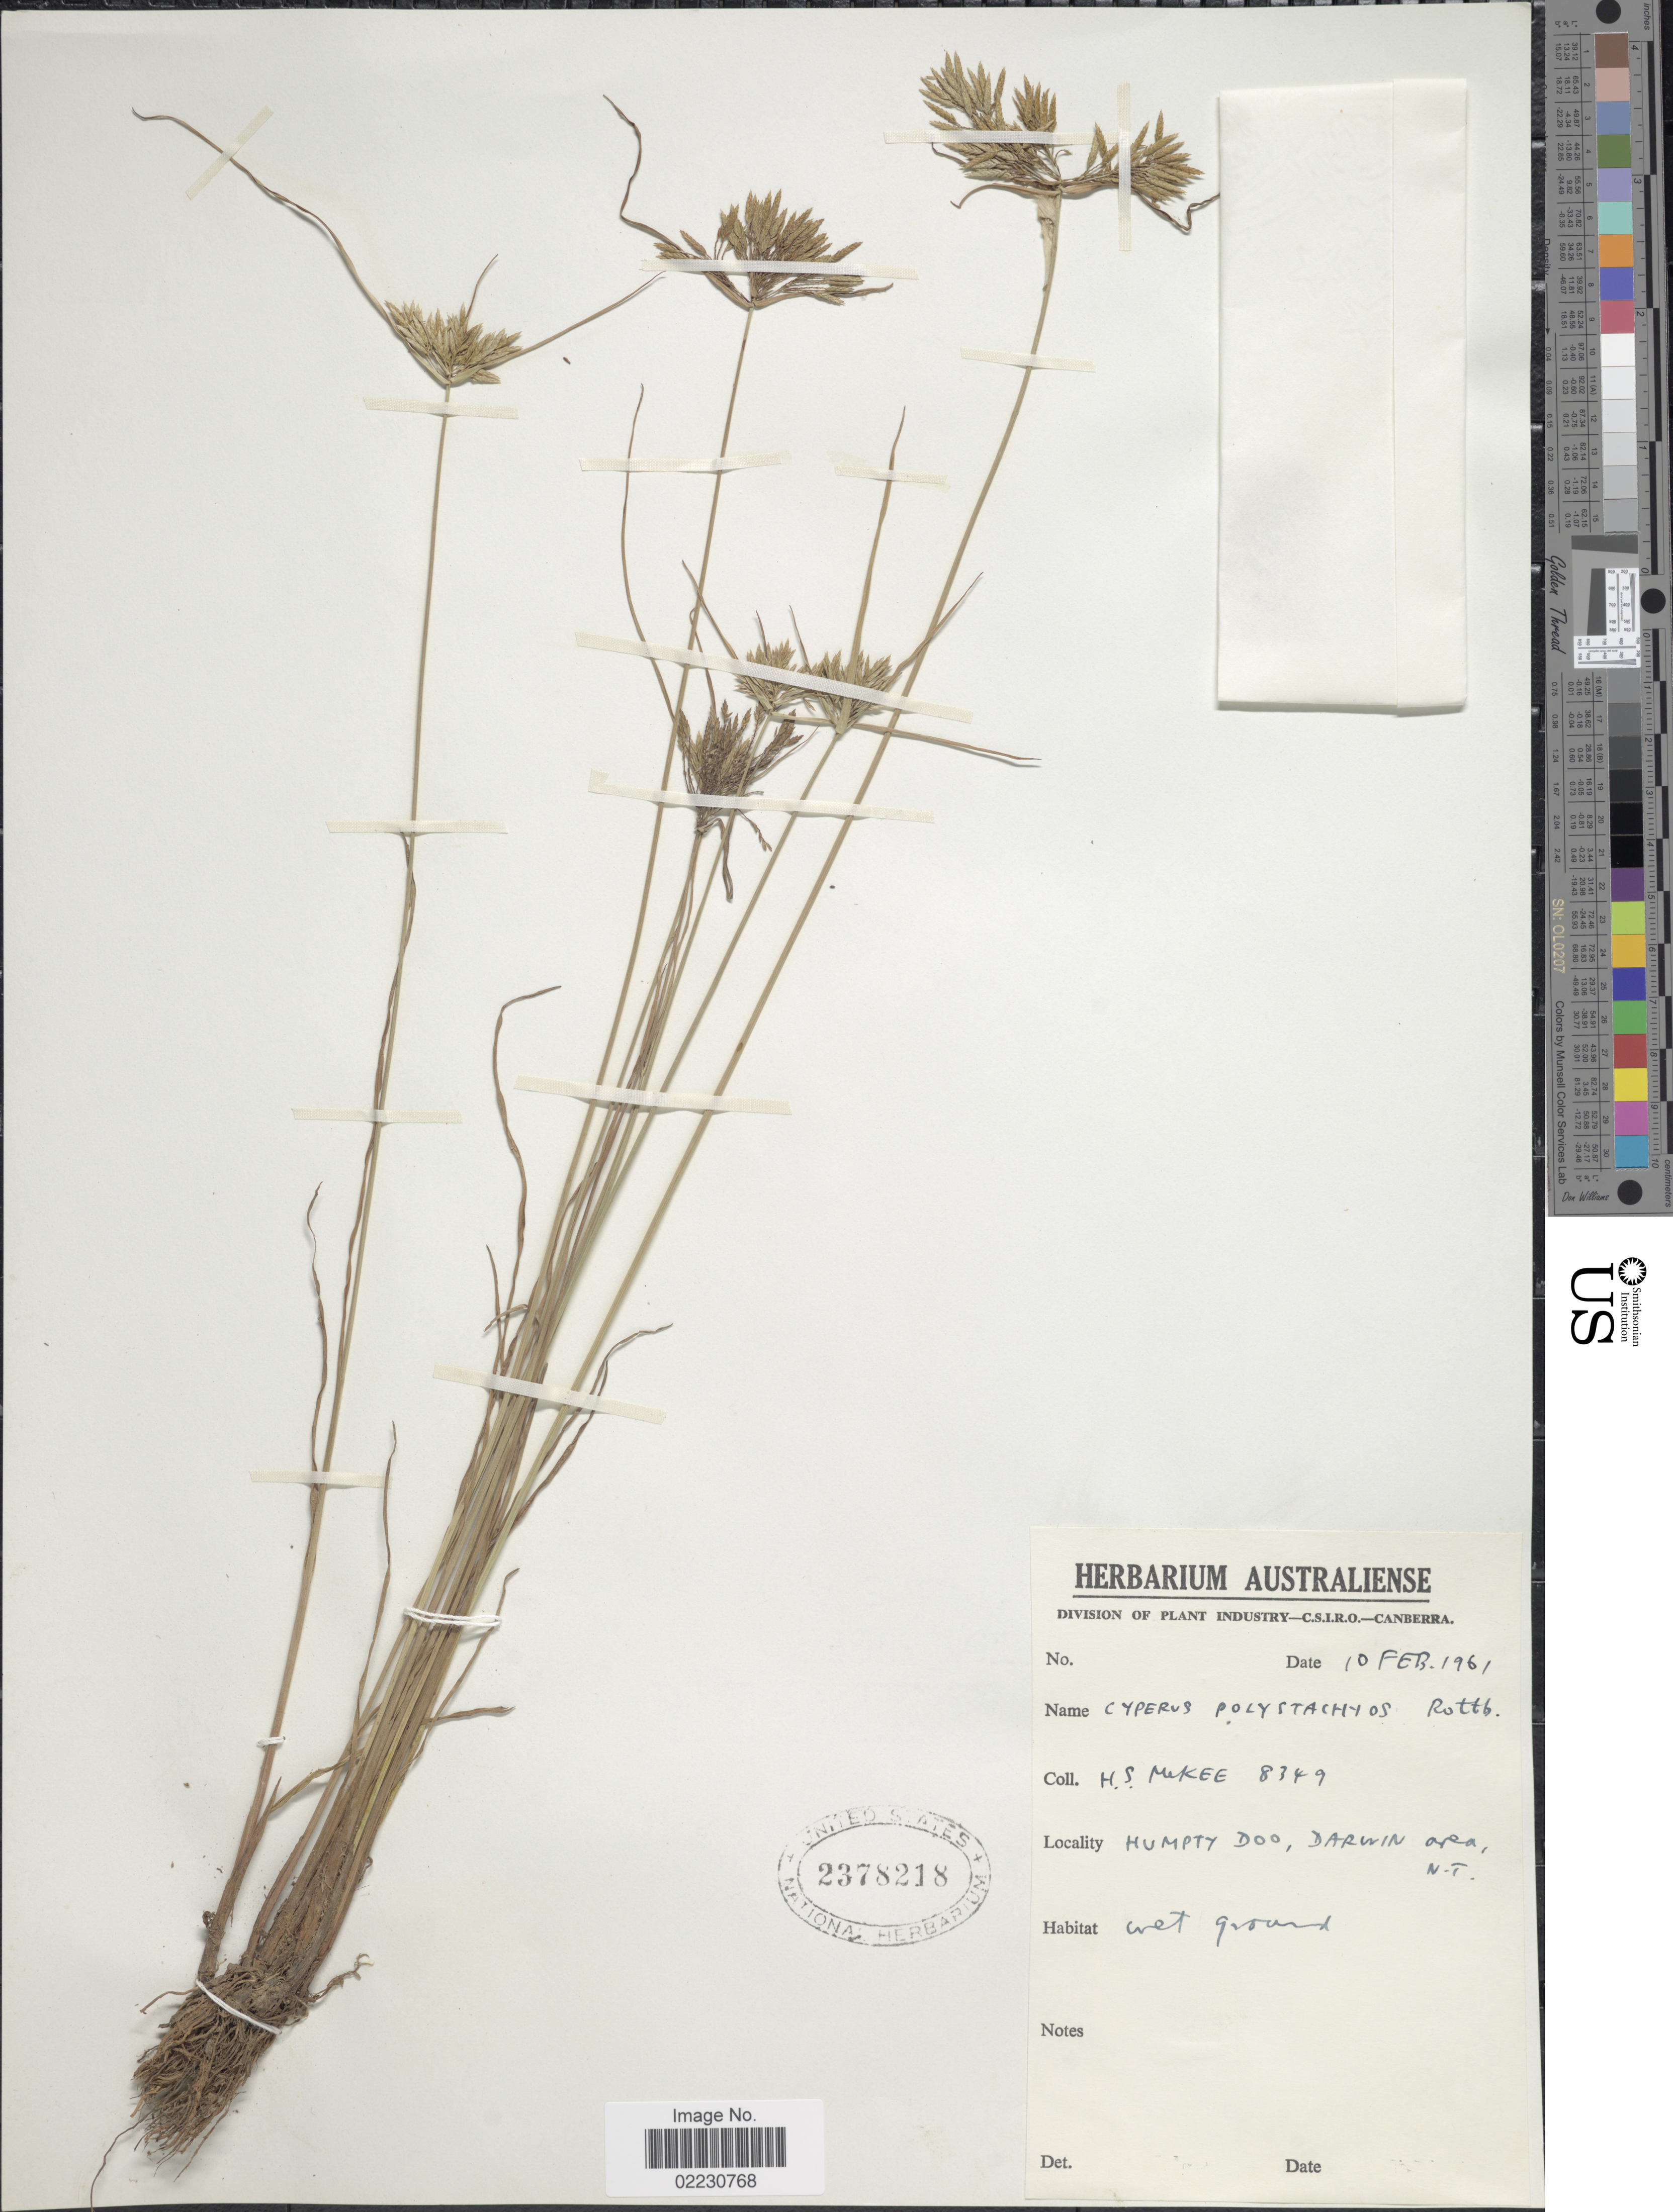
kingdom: Plantae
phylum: Tracheophyta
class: Liliopsida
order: Poales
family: Cyperaceae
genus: Cyperus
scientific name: Cyperus polystachyos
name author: Rottb.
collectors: H. S. McKee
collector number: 8349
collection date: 1961-02-10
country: Australia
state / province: Northern Territory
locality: Humpty Doo, Darwin Area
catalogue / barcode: US 2378218